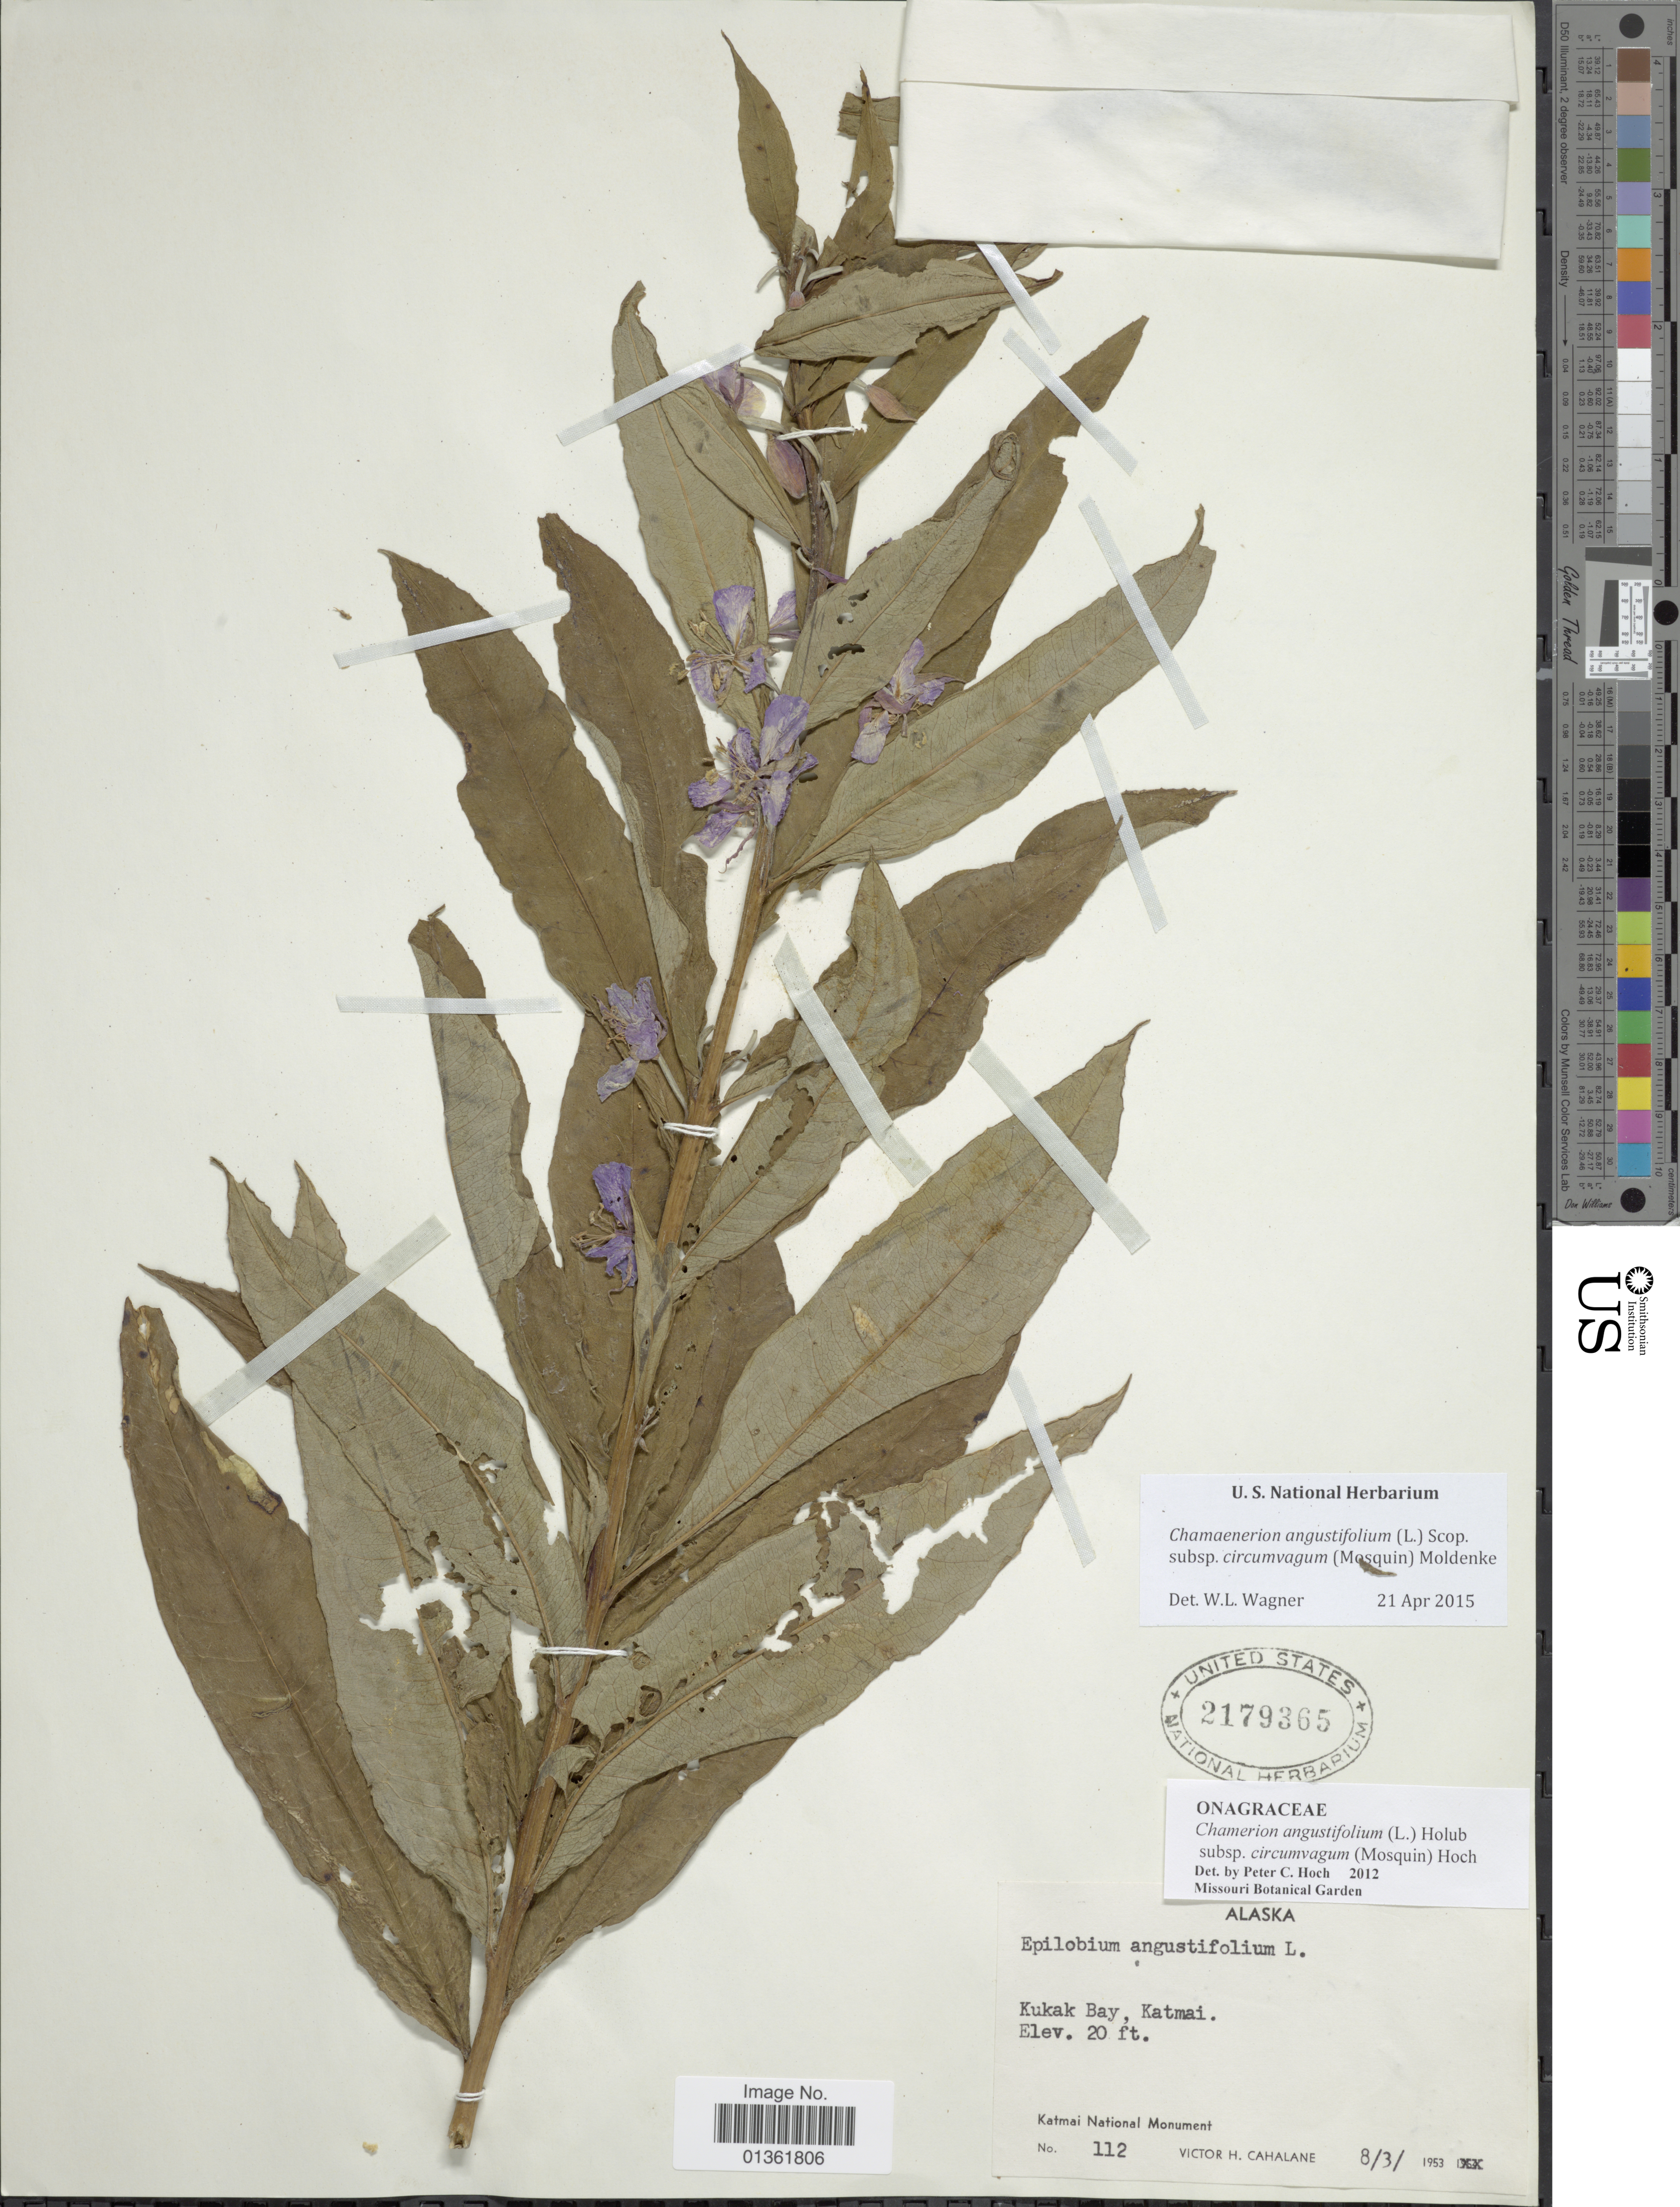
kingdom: Plantae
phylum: Tracheophyta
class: Magnoliopsida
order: Myrtales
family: Onagraceae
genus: Chamaenerion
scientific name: Chamaenerion angustifolium subsp. circumvagum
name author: (Mosquin) Moldenke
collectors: V. Cahalane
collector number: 112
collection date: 1953-03-08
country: United States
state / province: Alaska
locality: Kukak Bay, Katmai.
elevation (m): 6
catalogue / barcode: US 2179365